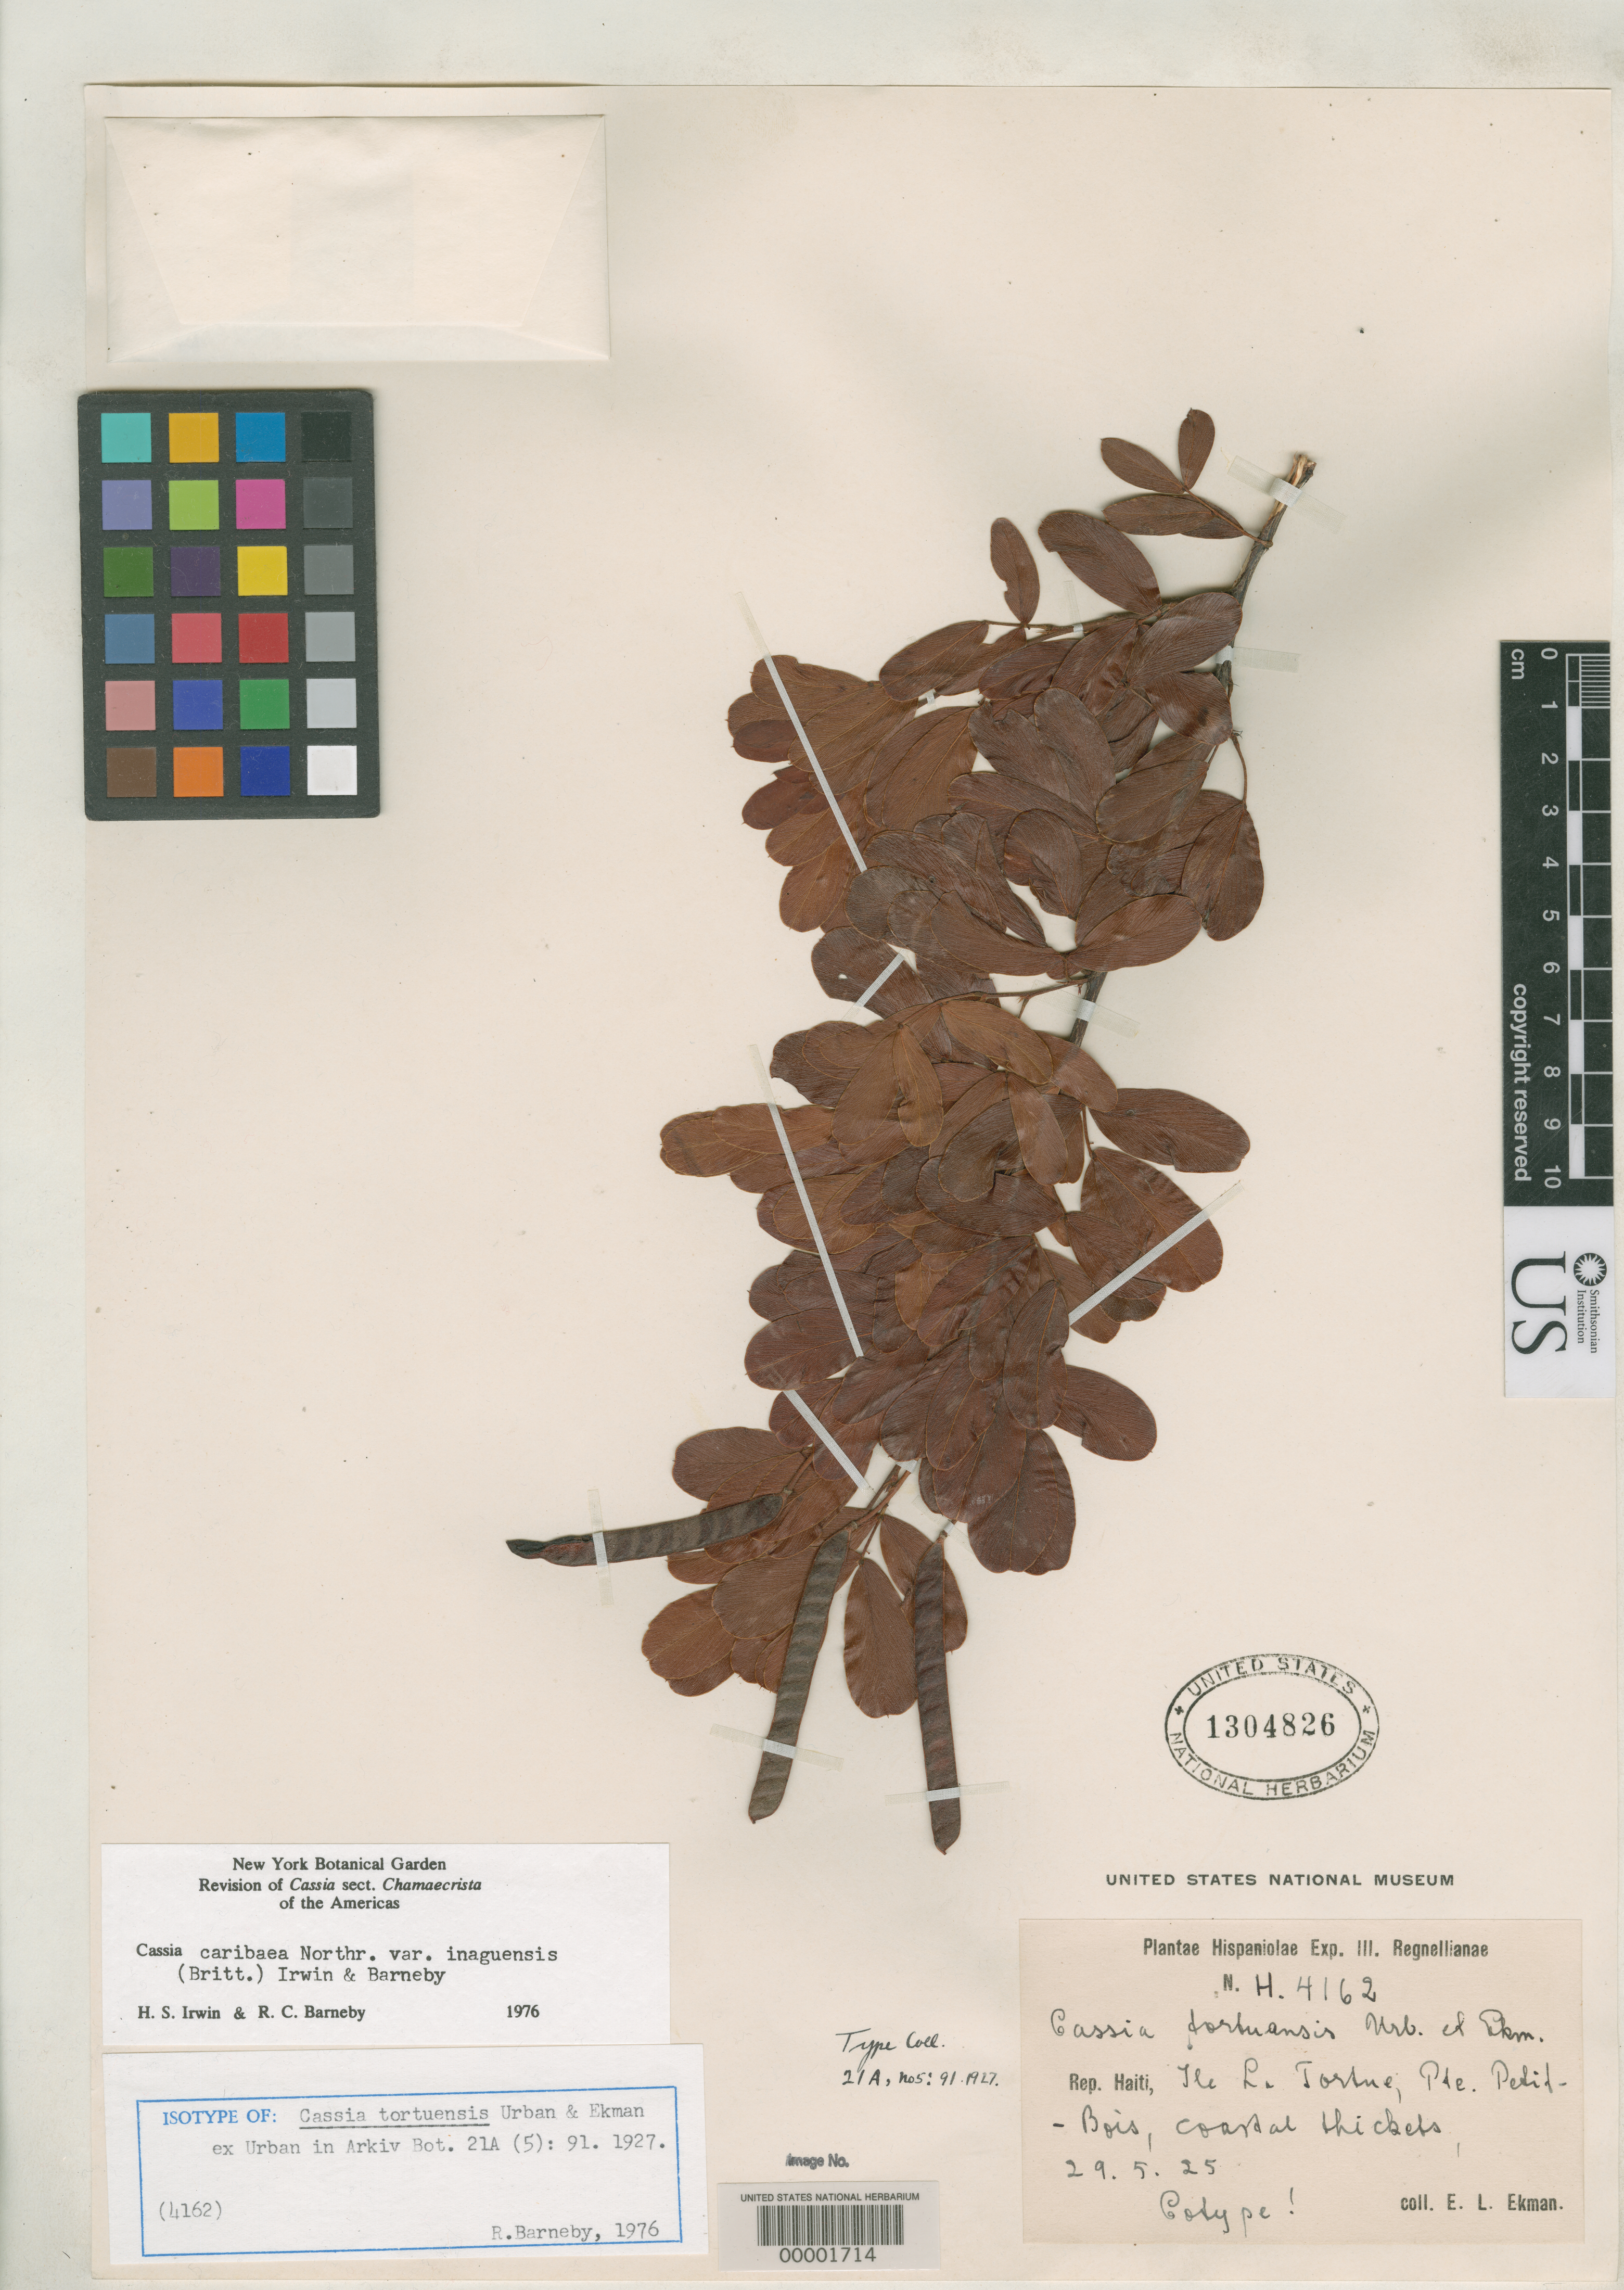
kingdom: Plantae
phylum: Tracheophyta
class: Magnoliopsida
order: Fabales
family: Fabaceae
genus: Cassia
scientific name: Cassia tortuensis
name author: Urb. & Ekman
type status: Isotype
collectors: E. L. Ekman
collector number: H 4162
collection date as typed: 29 May 1925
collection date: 1925-05-29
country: Haiti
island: Hispaniola Island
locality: Tortue prope Point Petit Bois.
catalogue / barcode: US 1304826